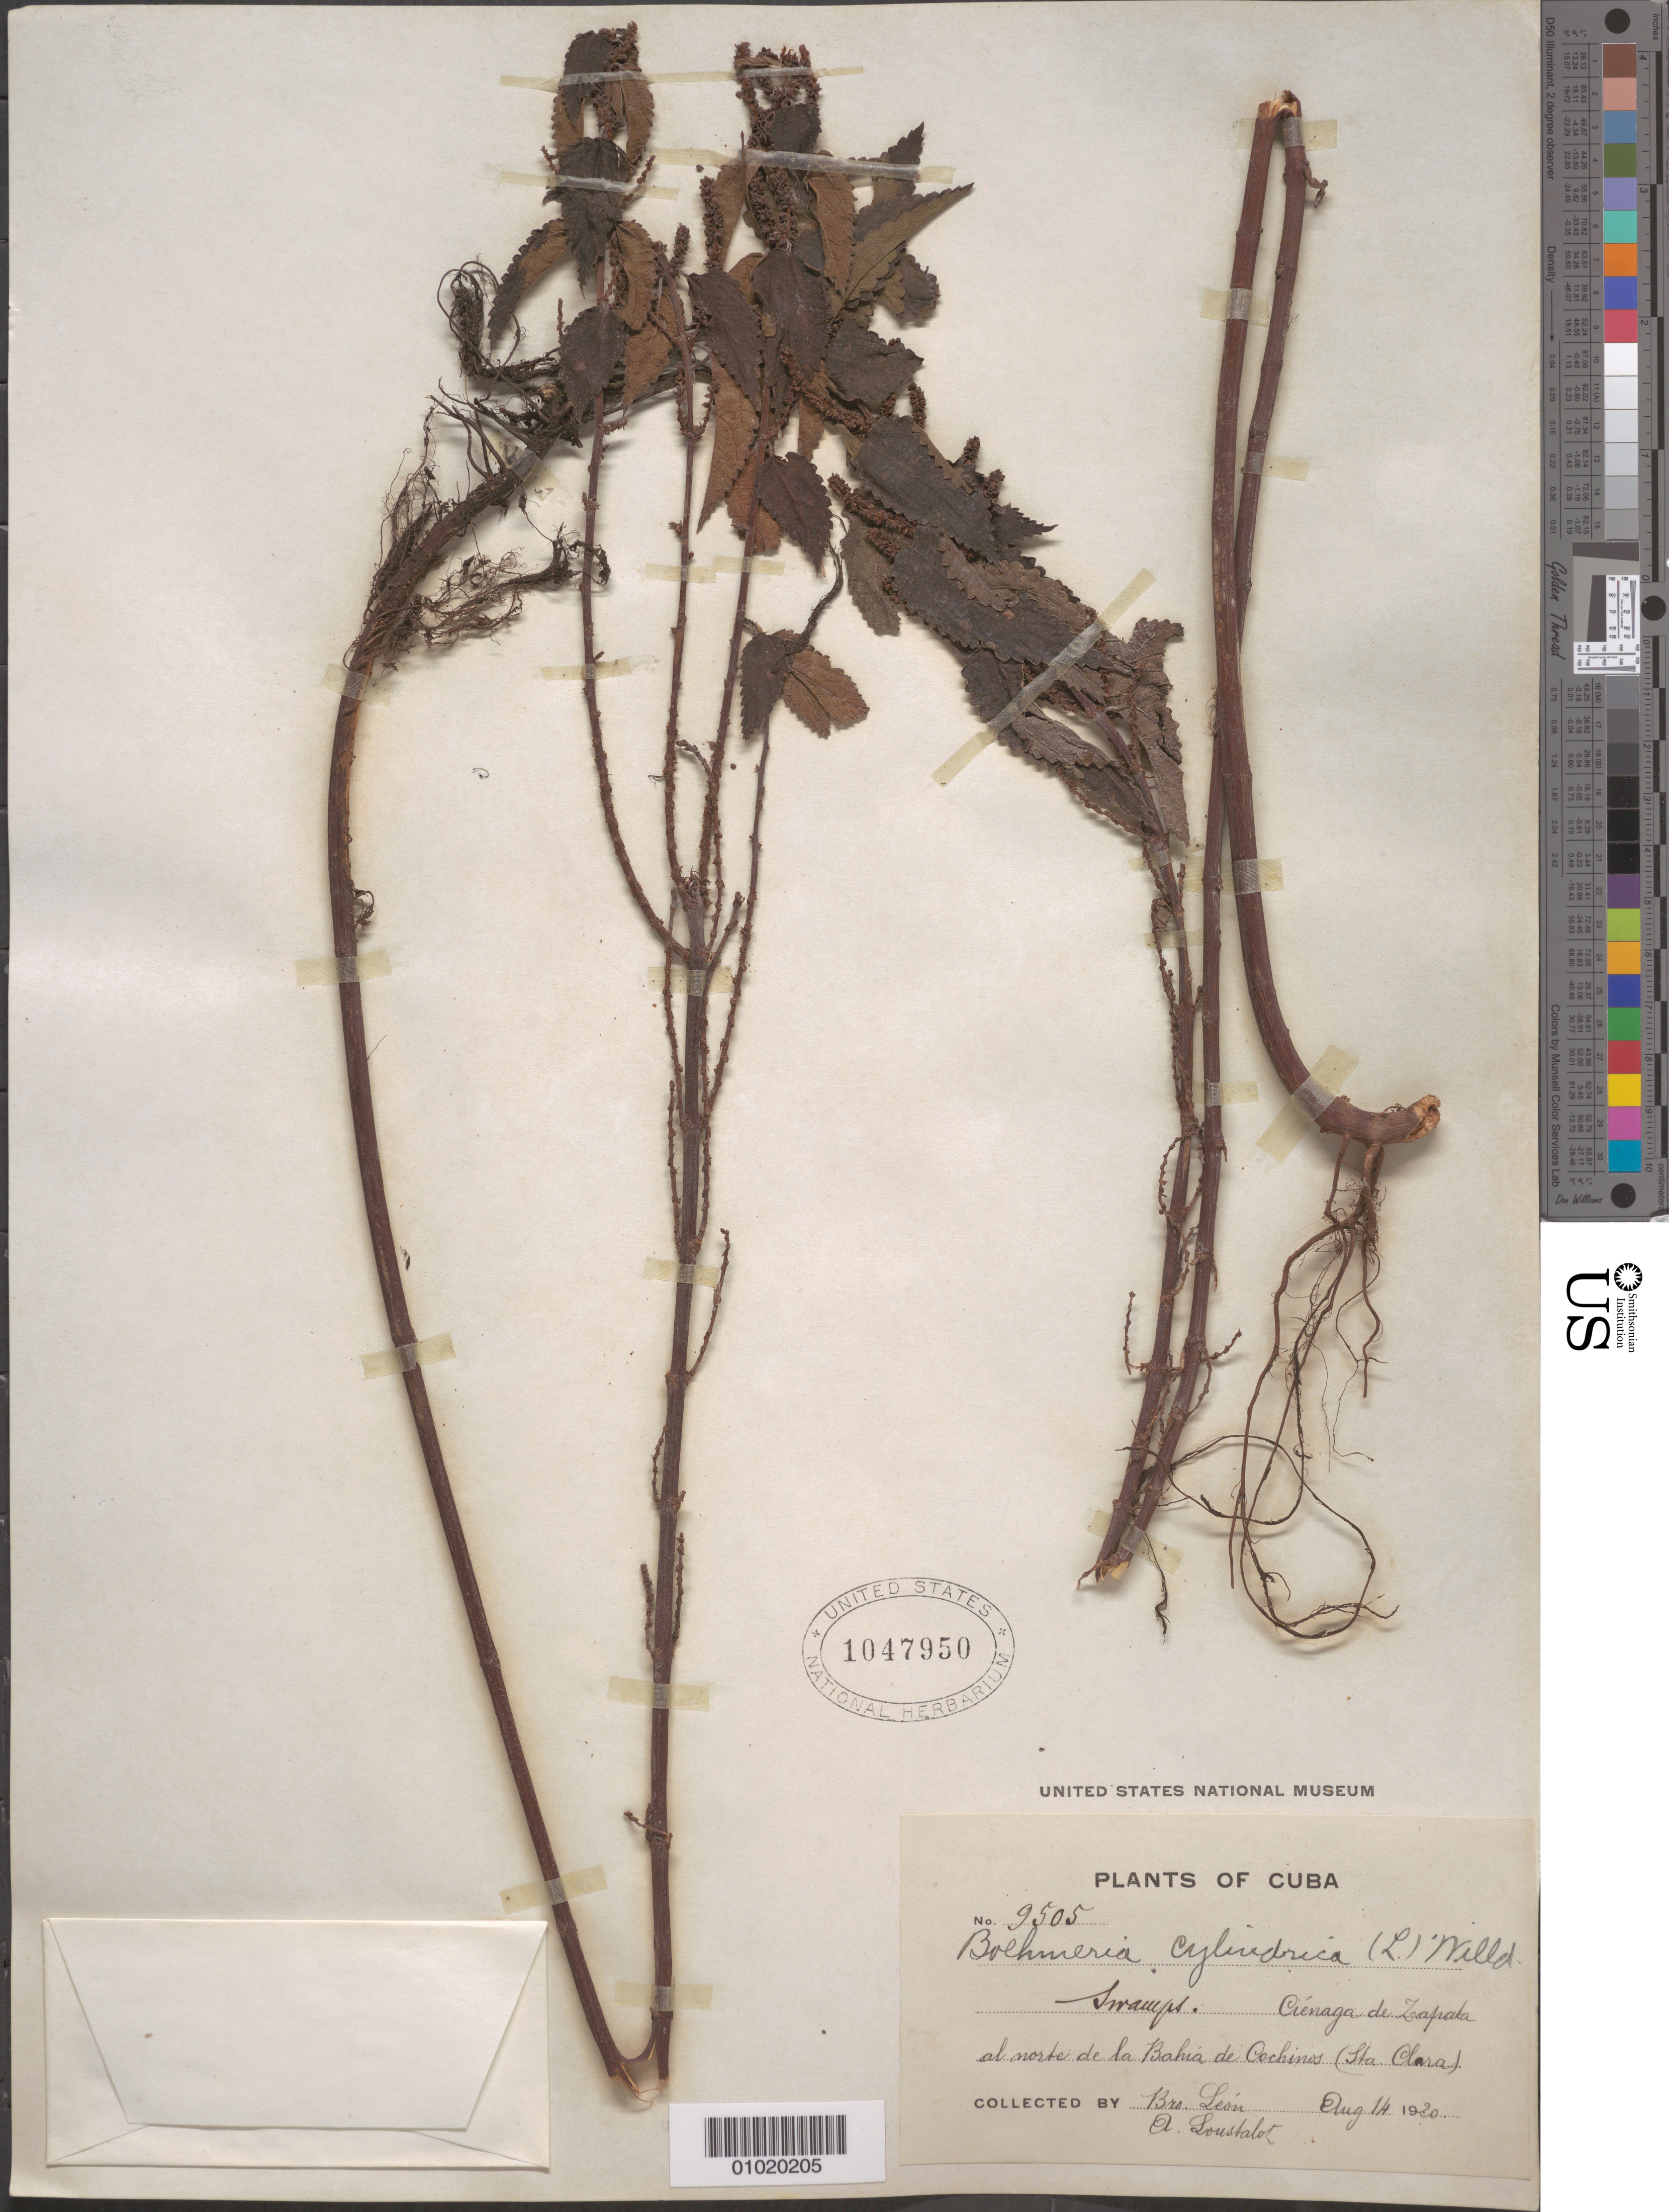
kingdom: Plantae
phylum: Tracheophyta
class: Magnoliopsida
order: Rosales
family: Urticaceae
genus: Boehmeria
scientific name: Boehmeria cylindrica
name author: (L.) Sw.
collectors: Bro. León & A. Loustalot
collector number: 9505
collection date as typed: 14 Aug 1920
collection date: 1920-08-14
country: Cuba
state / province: Villa Clara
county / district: Santa Clara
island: Cuba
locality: Cienaga de Loapata to the north of the Bahia de Cochinos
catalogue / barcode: US 1047950